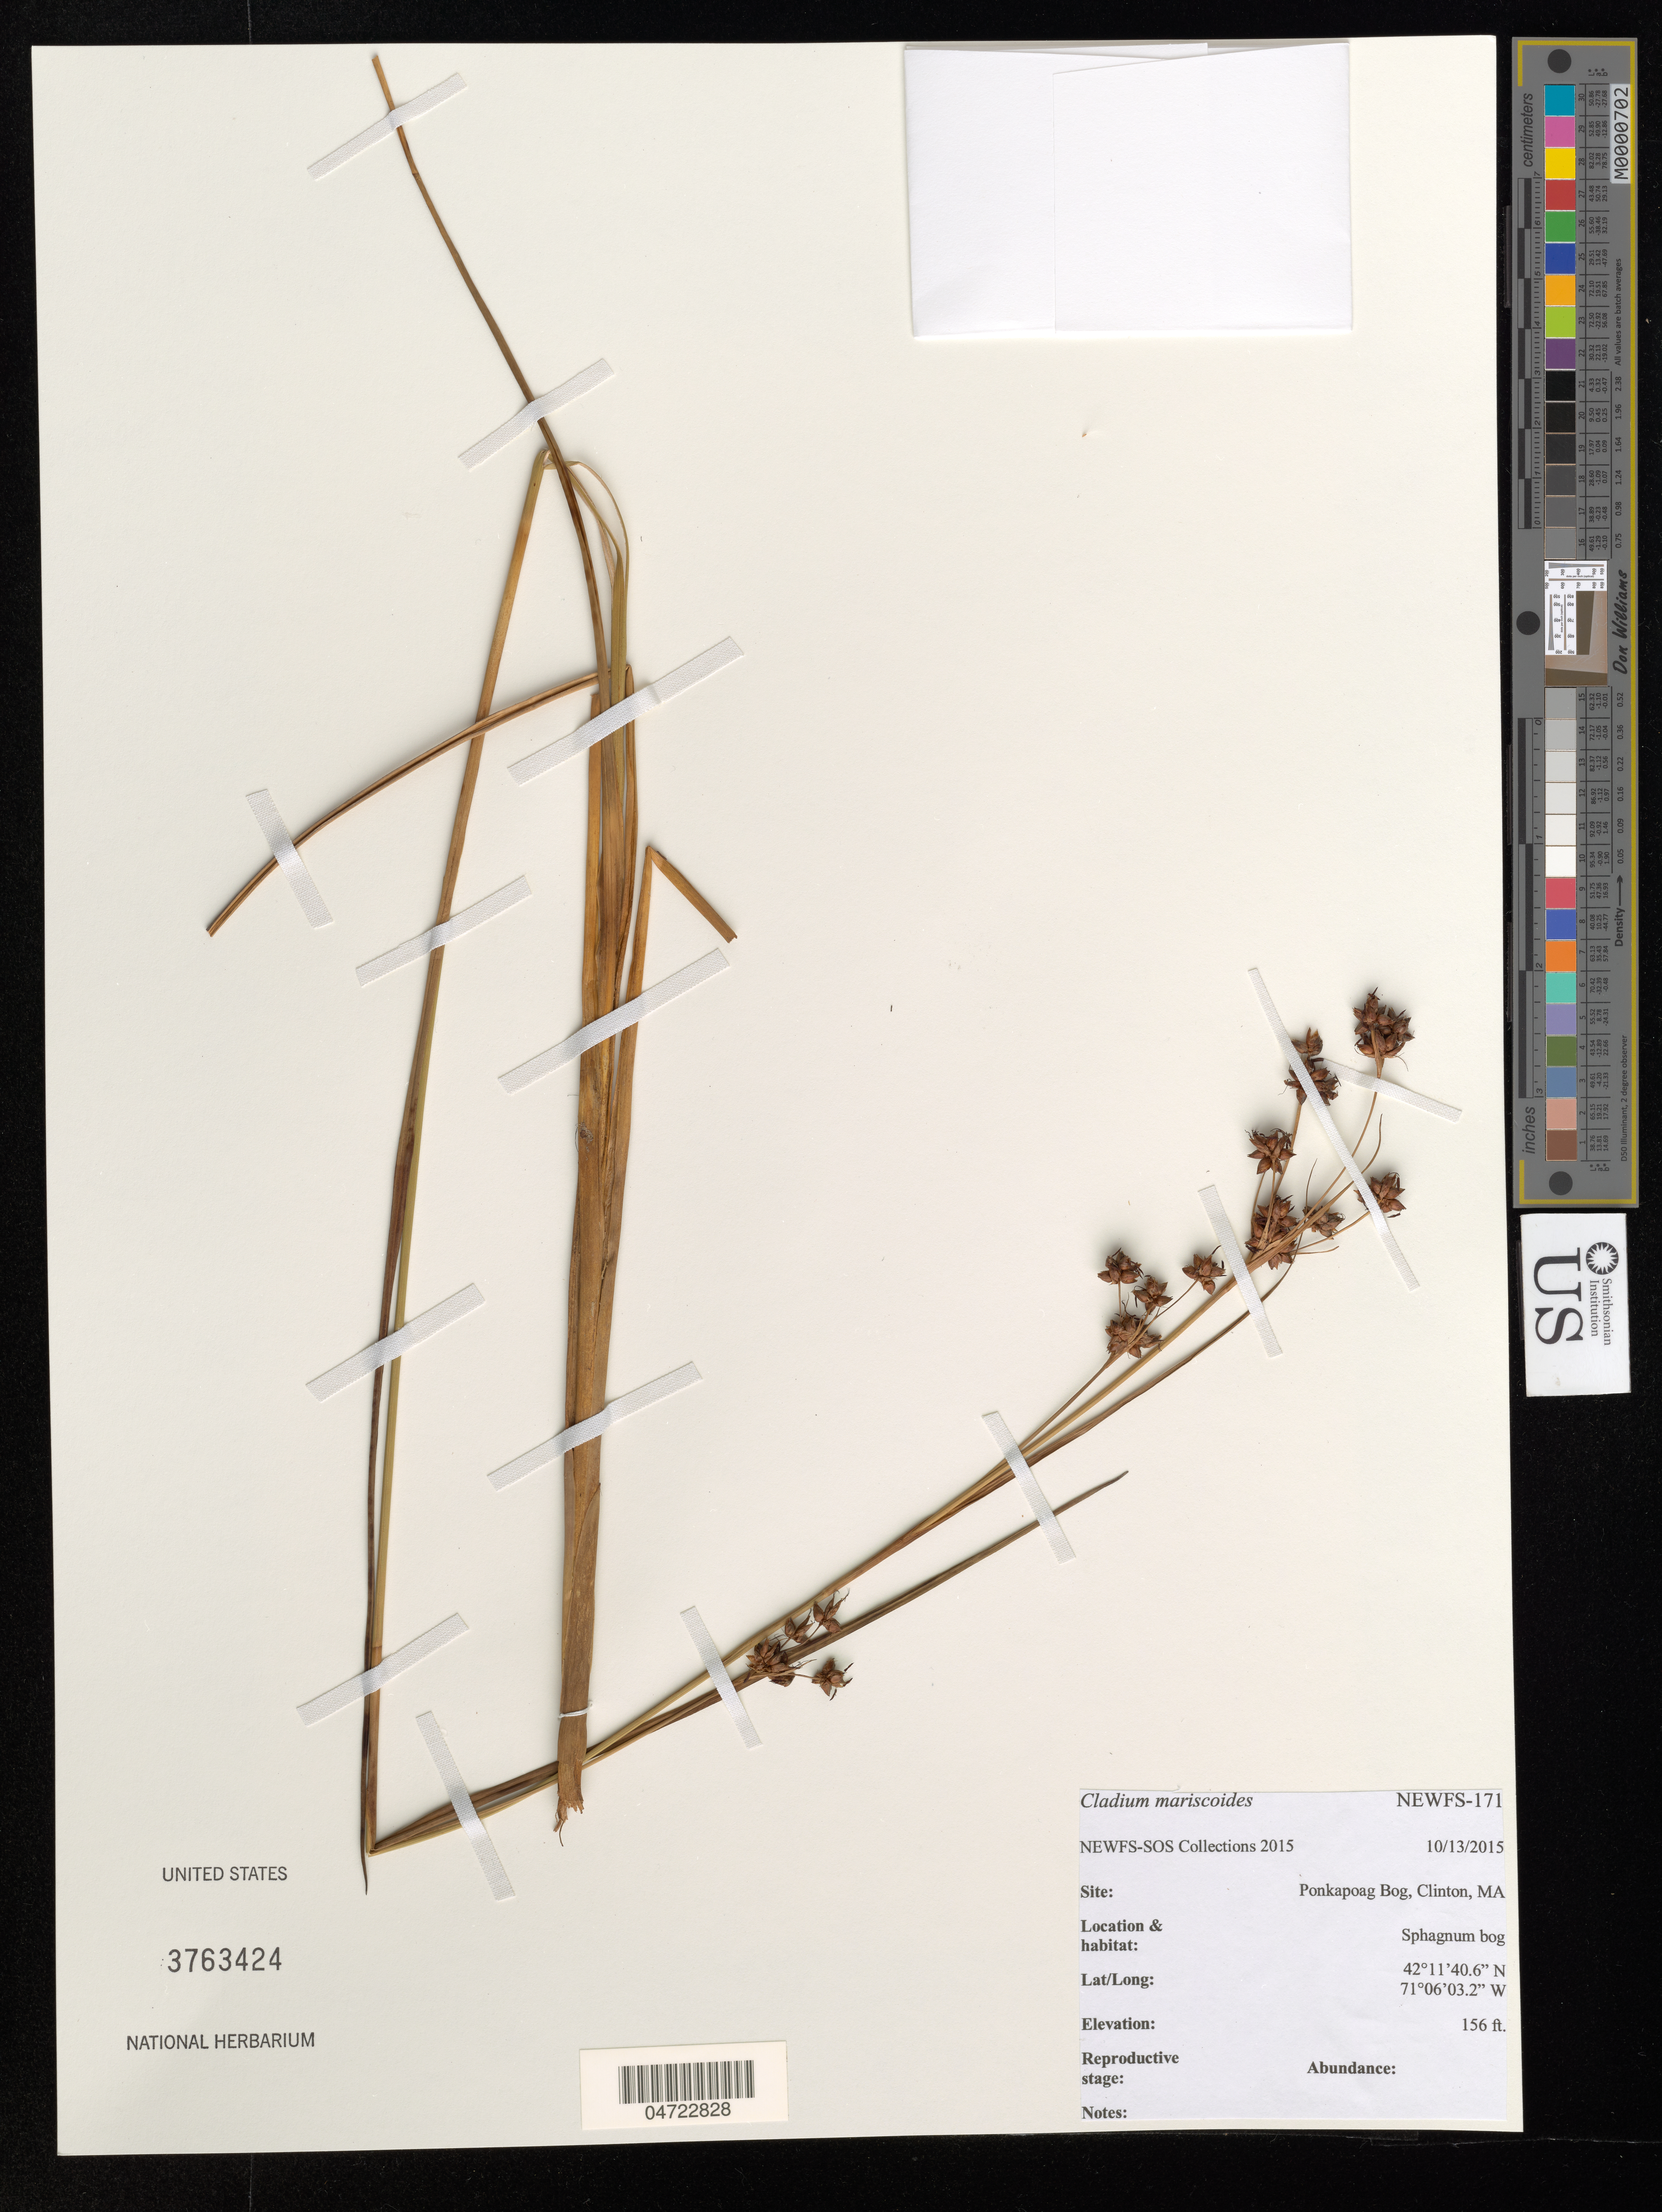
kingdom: Plantae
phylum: Tracheophyta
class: Liliopsida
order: Poales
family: Cyperaceae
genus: Cladium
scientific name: Cladium mariscoides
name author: (Muhl.) Torr.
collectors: NEWFS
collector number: NEWFS-171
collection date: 2015-10-13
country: United States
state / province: Massachusetts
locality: Ponkapoag Bog, Clinton.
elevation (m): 48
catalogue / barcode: US 3763424